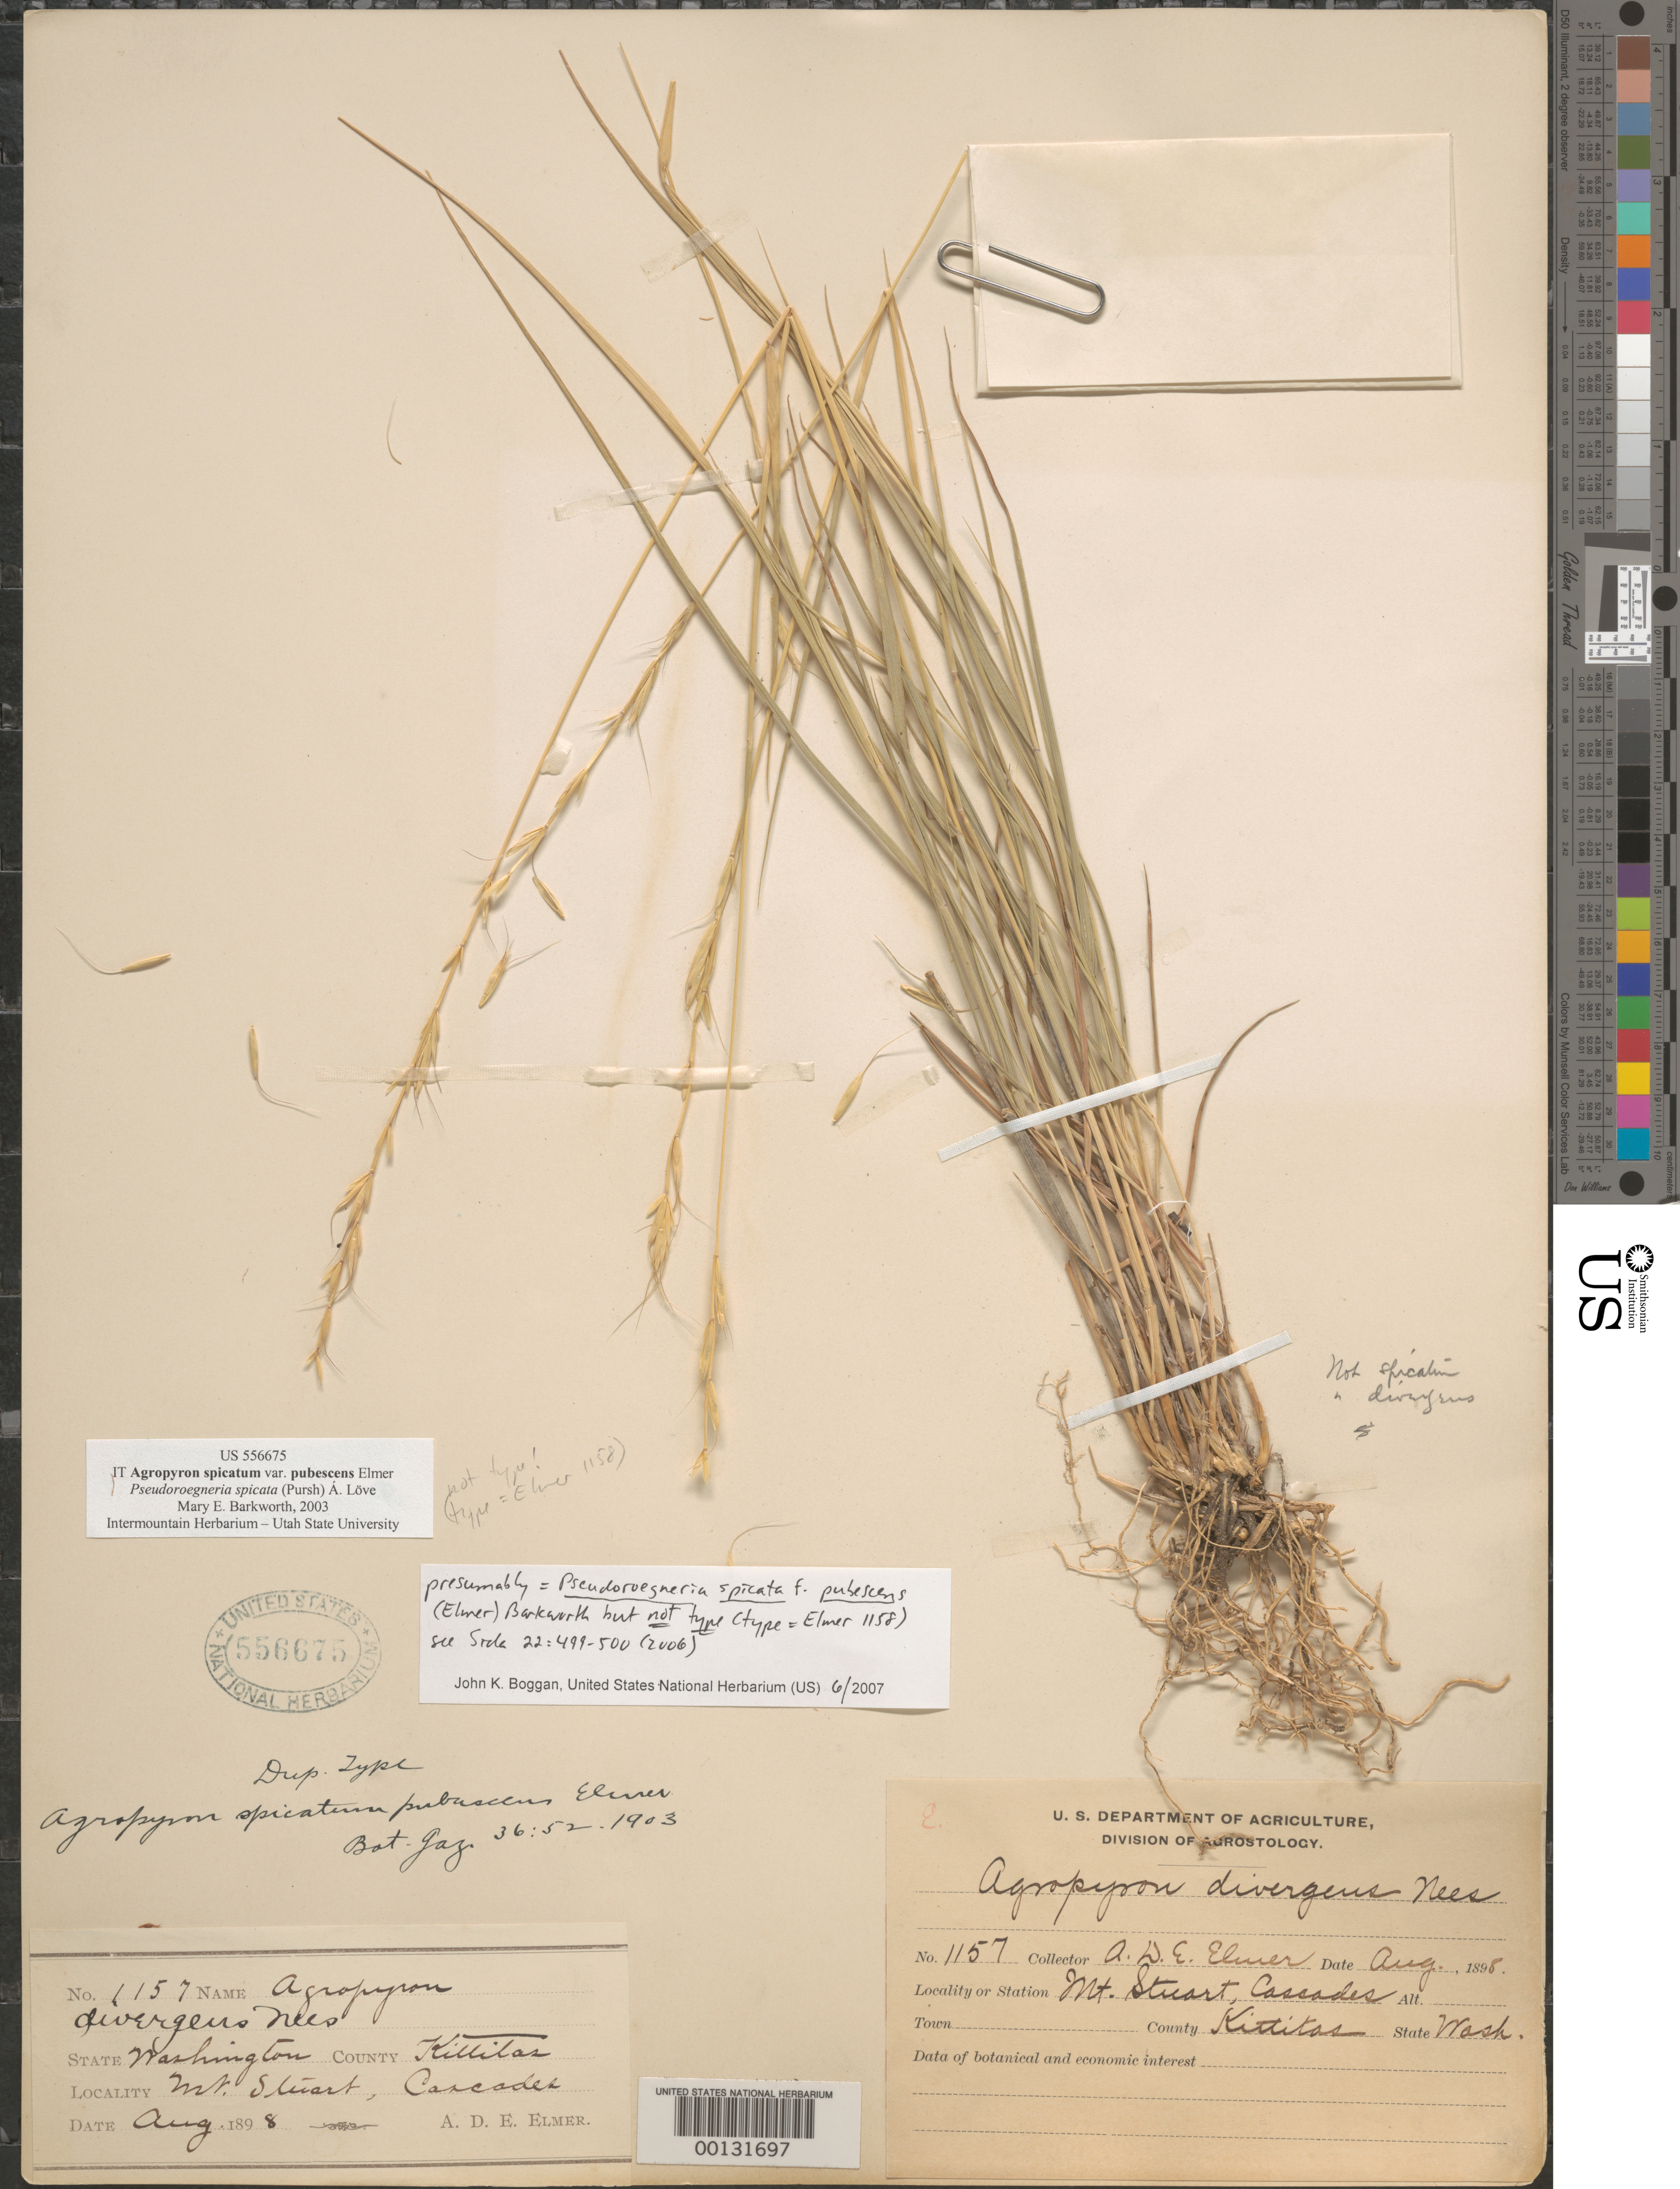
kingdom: Plantae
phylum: Tracheophyta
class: Liliopsida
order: Poales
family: Poaceae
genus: Pseudoroegneria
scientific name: Pseudoroegneria spicata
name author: (Pursh) Á. Löve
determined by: Barkworth, M. E.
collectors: A. D. E. Elmer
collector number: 1157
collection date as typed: Aug 1898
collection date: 1898-08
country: United States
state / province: Washington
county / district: Kittitas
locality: Mt. Stuart, Cascades.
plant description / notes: Specimen has been annotated as "Dup. Type" and "IT" but is not type material; protologue cites (only) Elmer 1158 collected July 1898 (this specimen 1157, collected August).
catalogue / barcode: US 556675